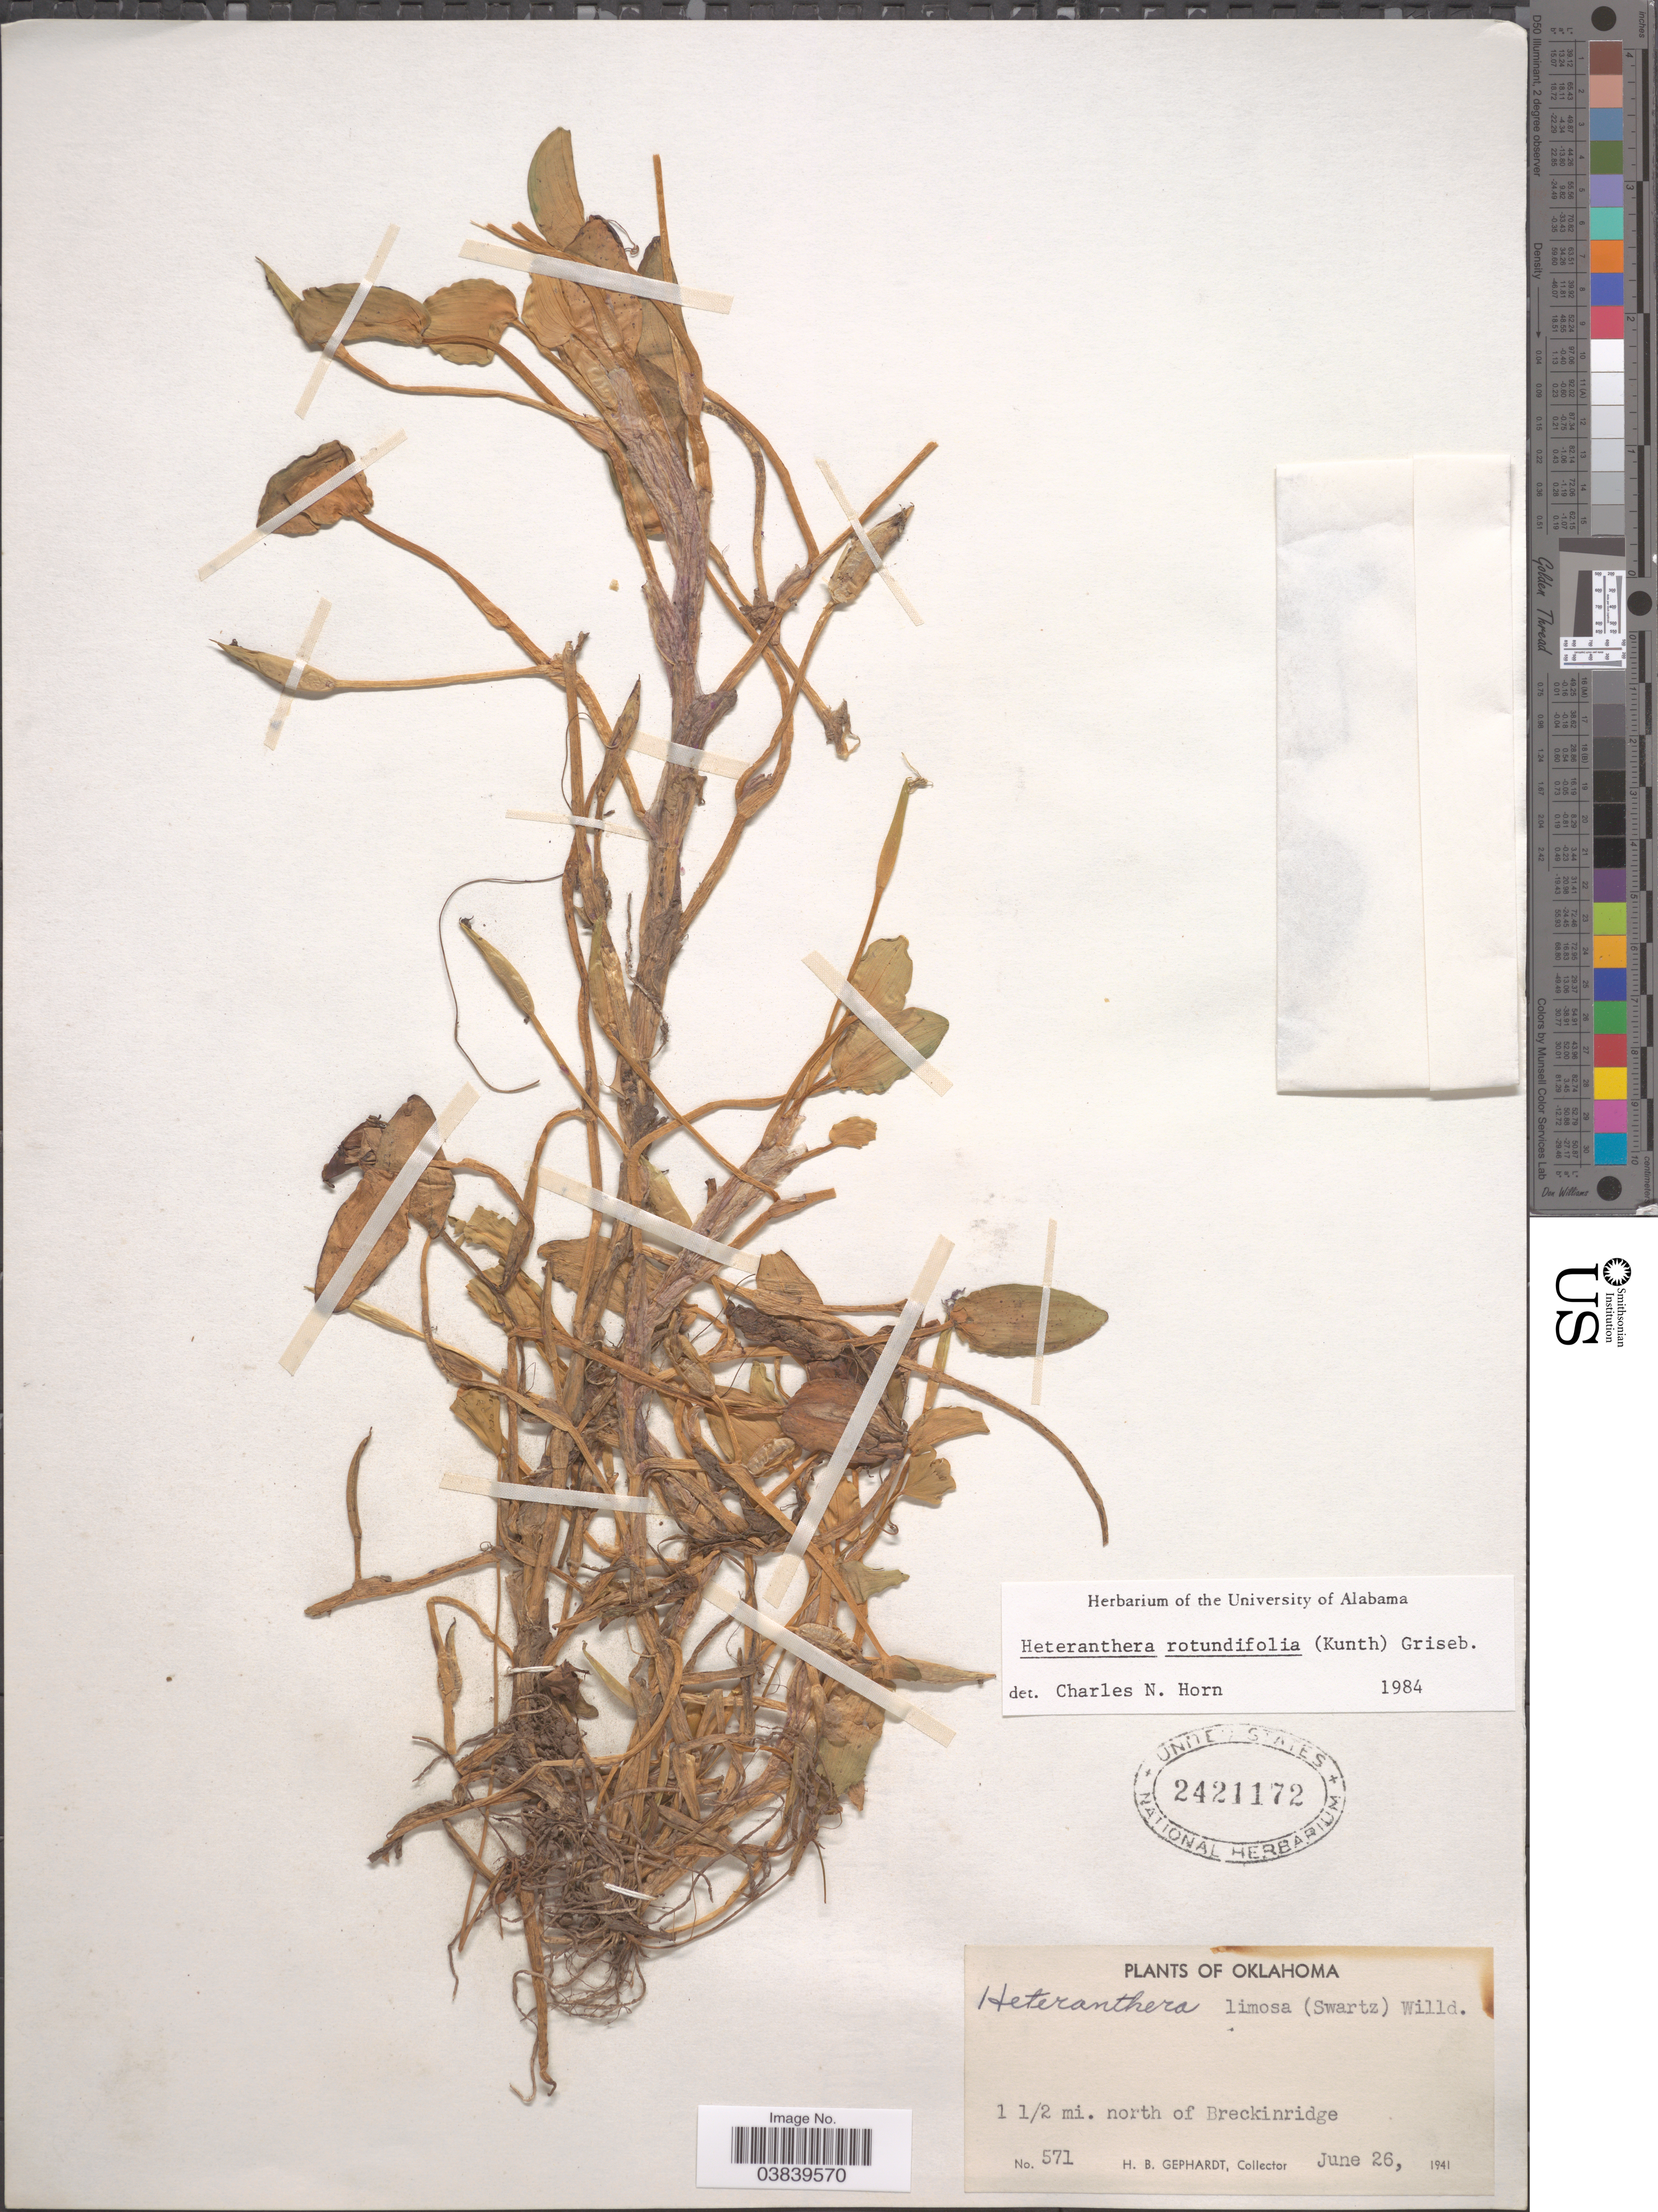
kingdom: Plantae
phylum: Tracheophyta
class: Liliopsida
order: Commelinales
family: Pontederiaceae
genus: Heteranthera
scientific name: Heteranthera rotundifolia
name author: (Kunth) Griseb.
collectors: H. Gephardt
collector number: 571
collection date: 1941-06-26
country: United States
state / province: Oklahoma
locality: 1 1/2 mi. north of Breckinridge.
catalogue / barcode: US 2421172